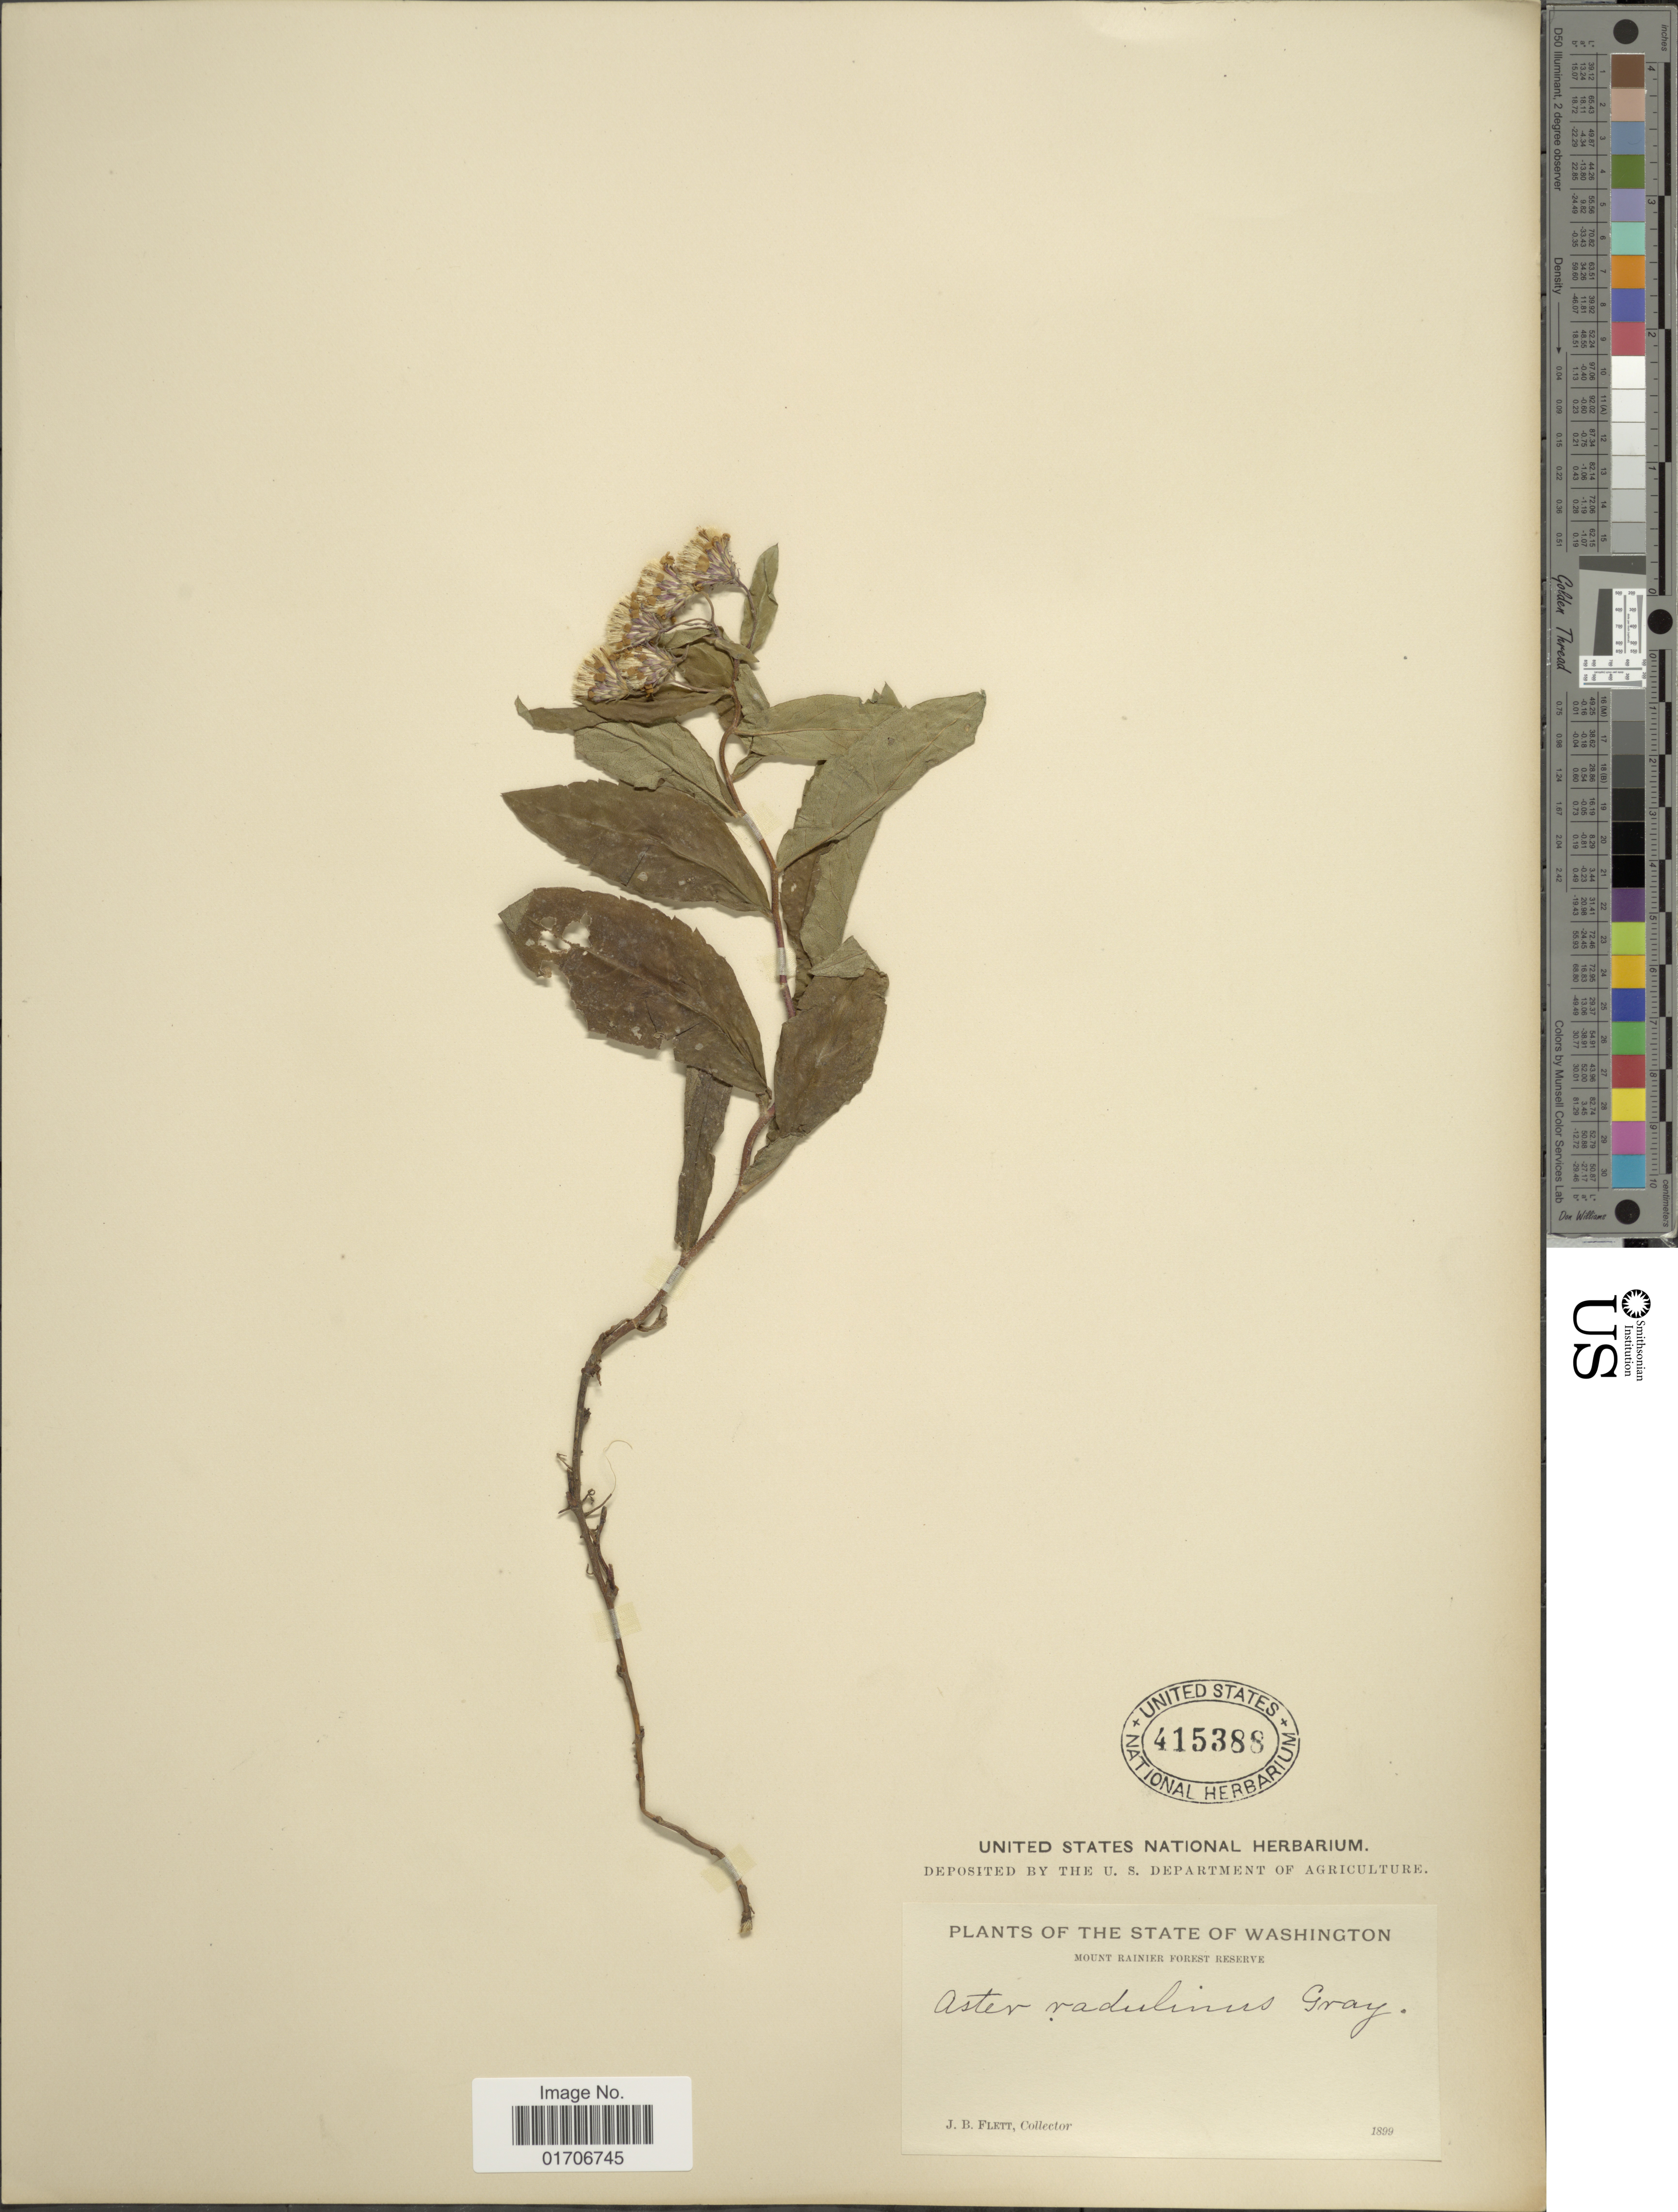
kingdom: Plantae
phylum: Tracheophyta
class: Magnoliopsida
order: Asterales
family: Asteraceae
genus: Eurybia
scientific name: Eurybia radulina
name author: (A. Gray) G.L. Nesom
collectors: J. Flett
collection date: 1899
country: United States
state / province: Washington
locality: State of Washington. Mount Rainier Forest Reserve.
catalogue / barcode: US 415388